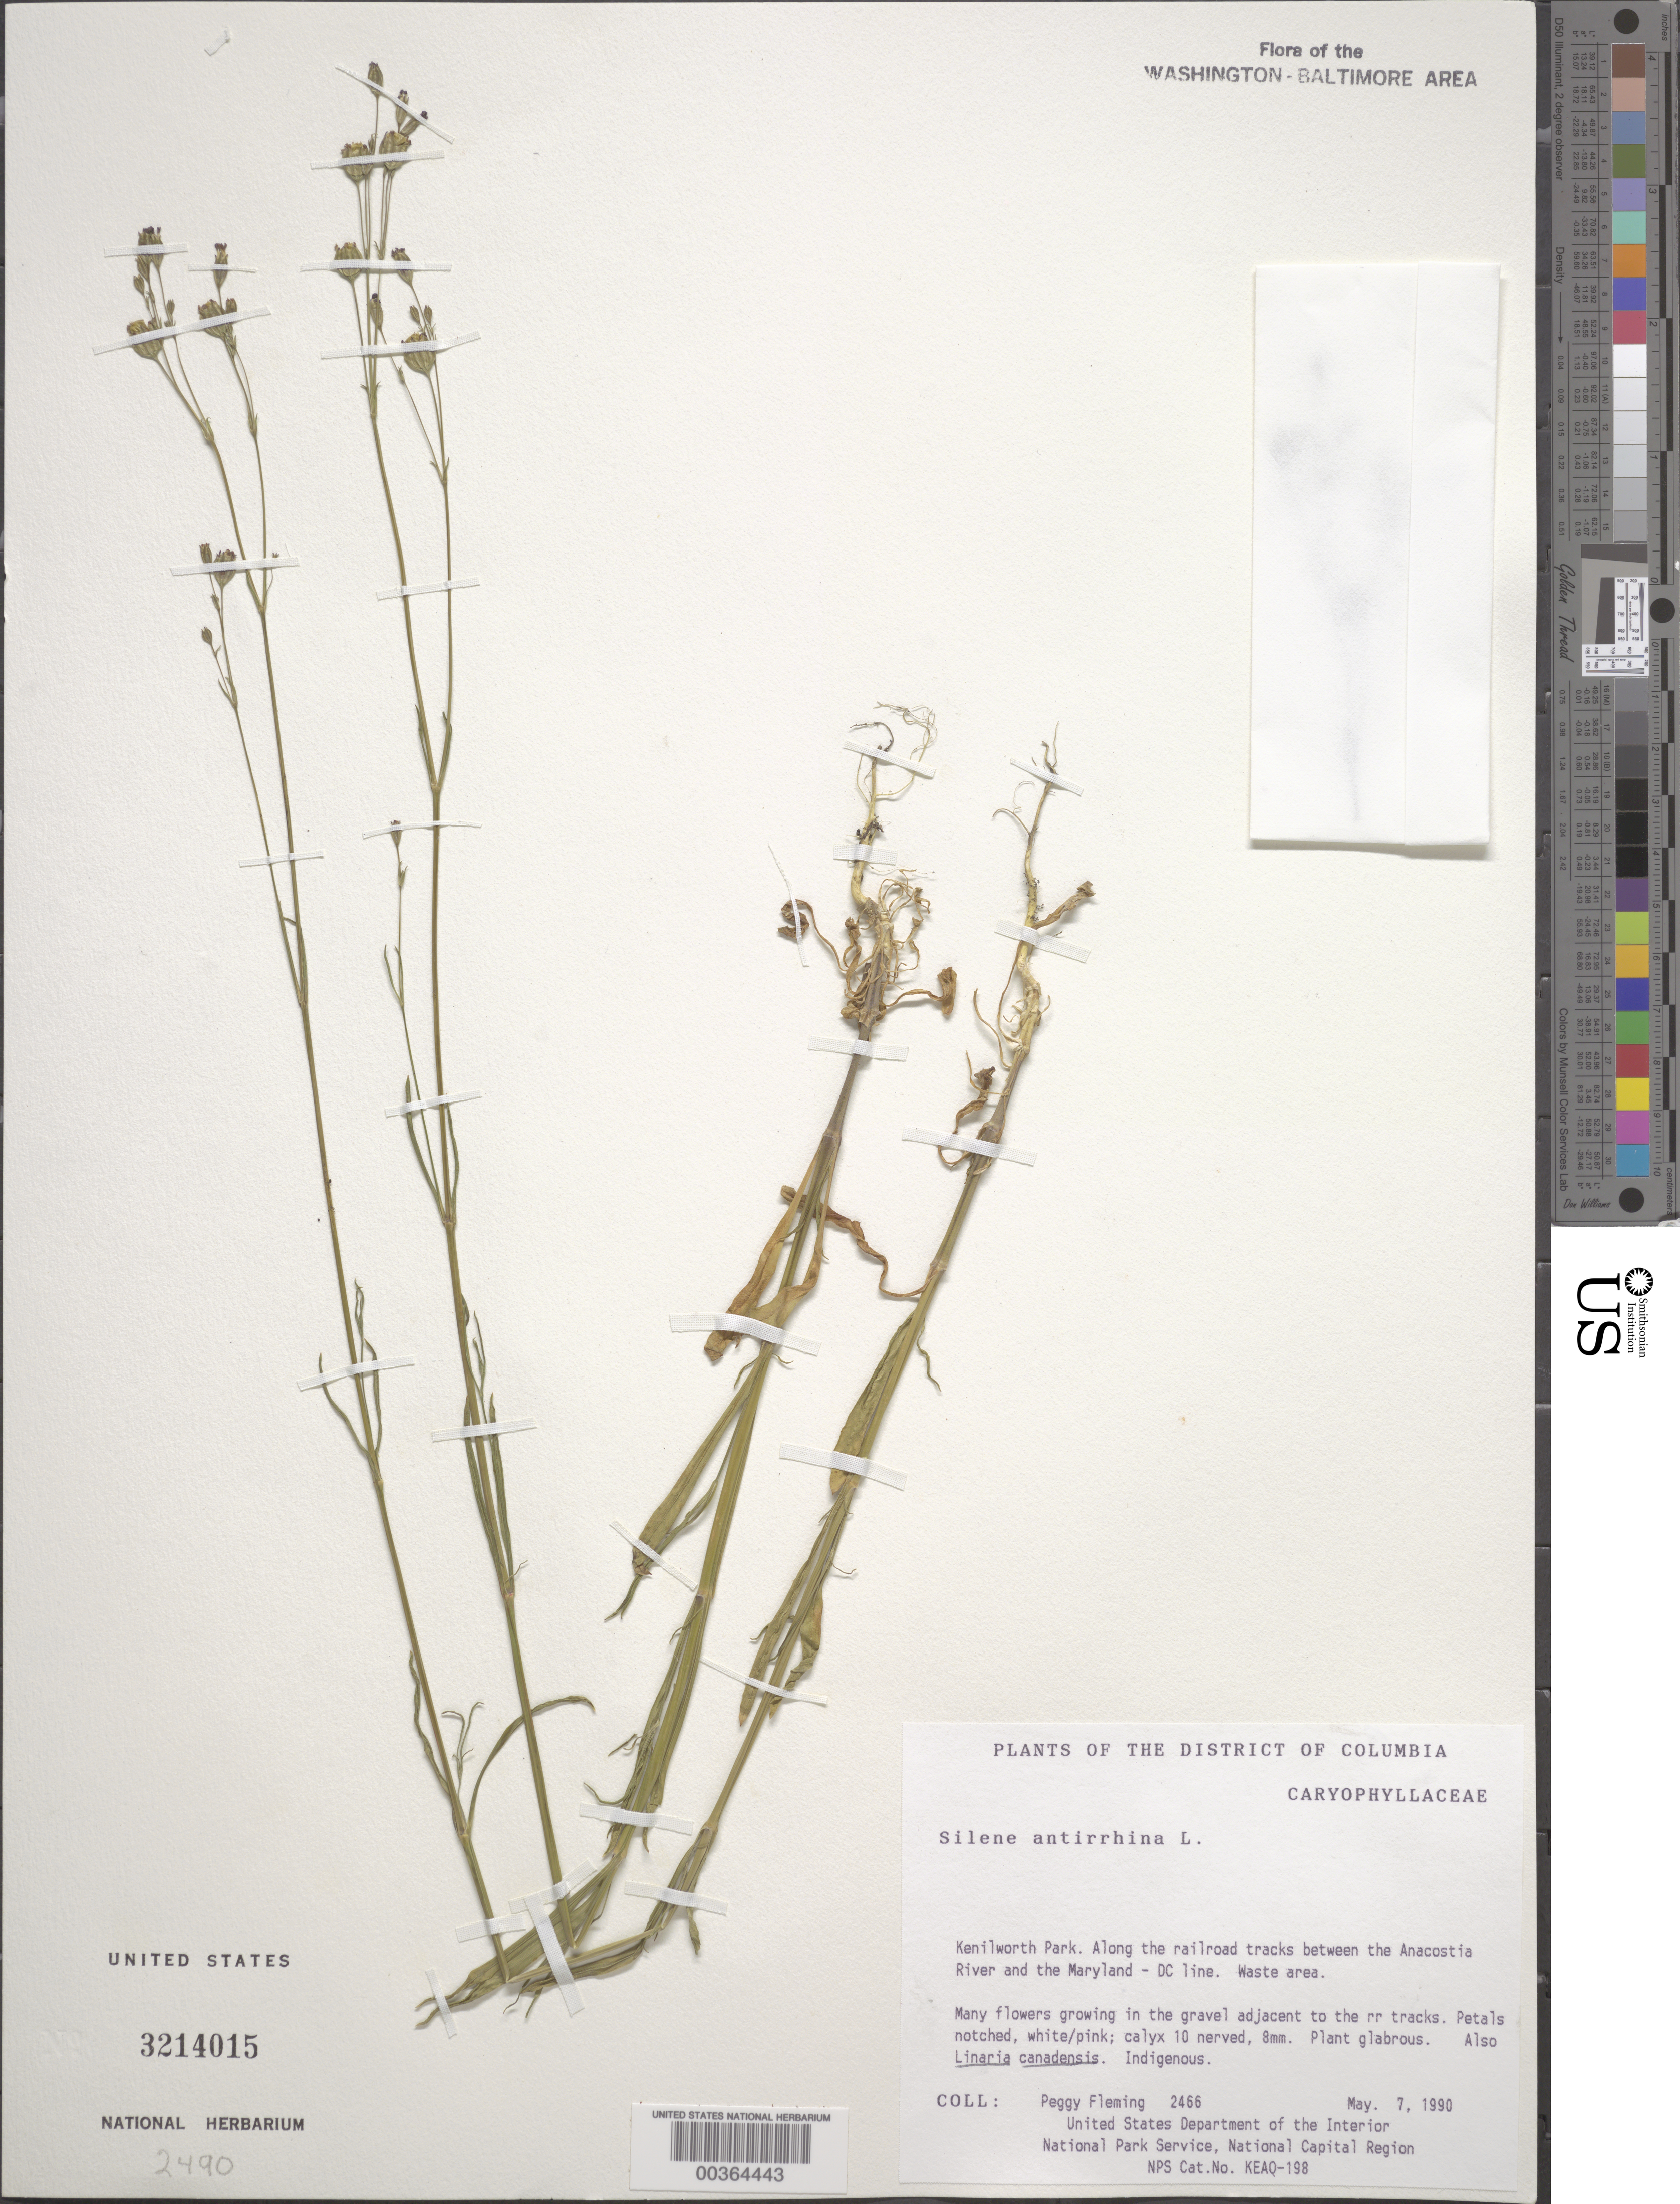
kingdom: Plantae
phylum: Tracheophyta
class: Magnoliopsida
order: Caryophyllales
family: Caryophyllaceae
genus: Silene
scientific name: Silene antirrhina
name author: L.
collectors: P. Fleming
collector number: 2466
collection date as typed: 07 May 1990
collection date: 1990-05-07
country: United States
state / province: District of Columbia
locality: Kenilworth Park, along the RR Tracks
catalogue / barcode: US 3214015